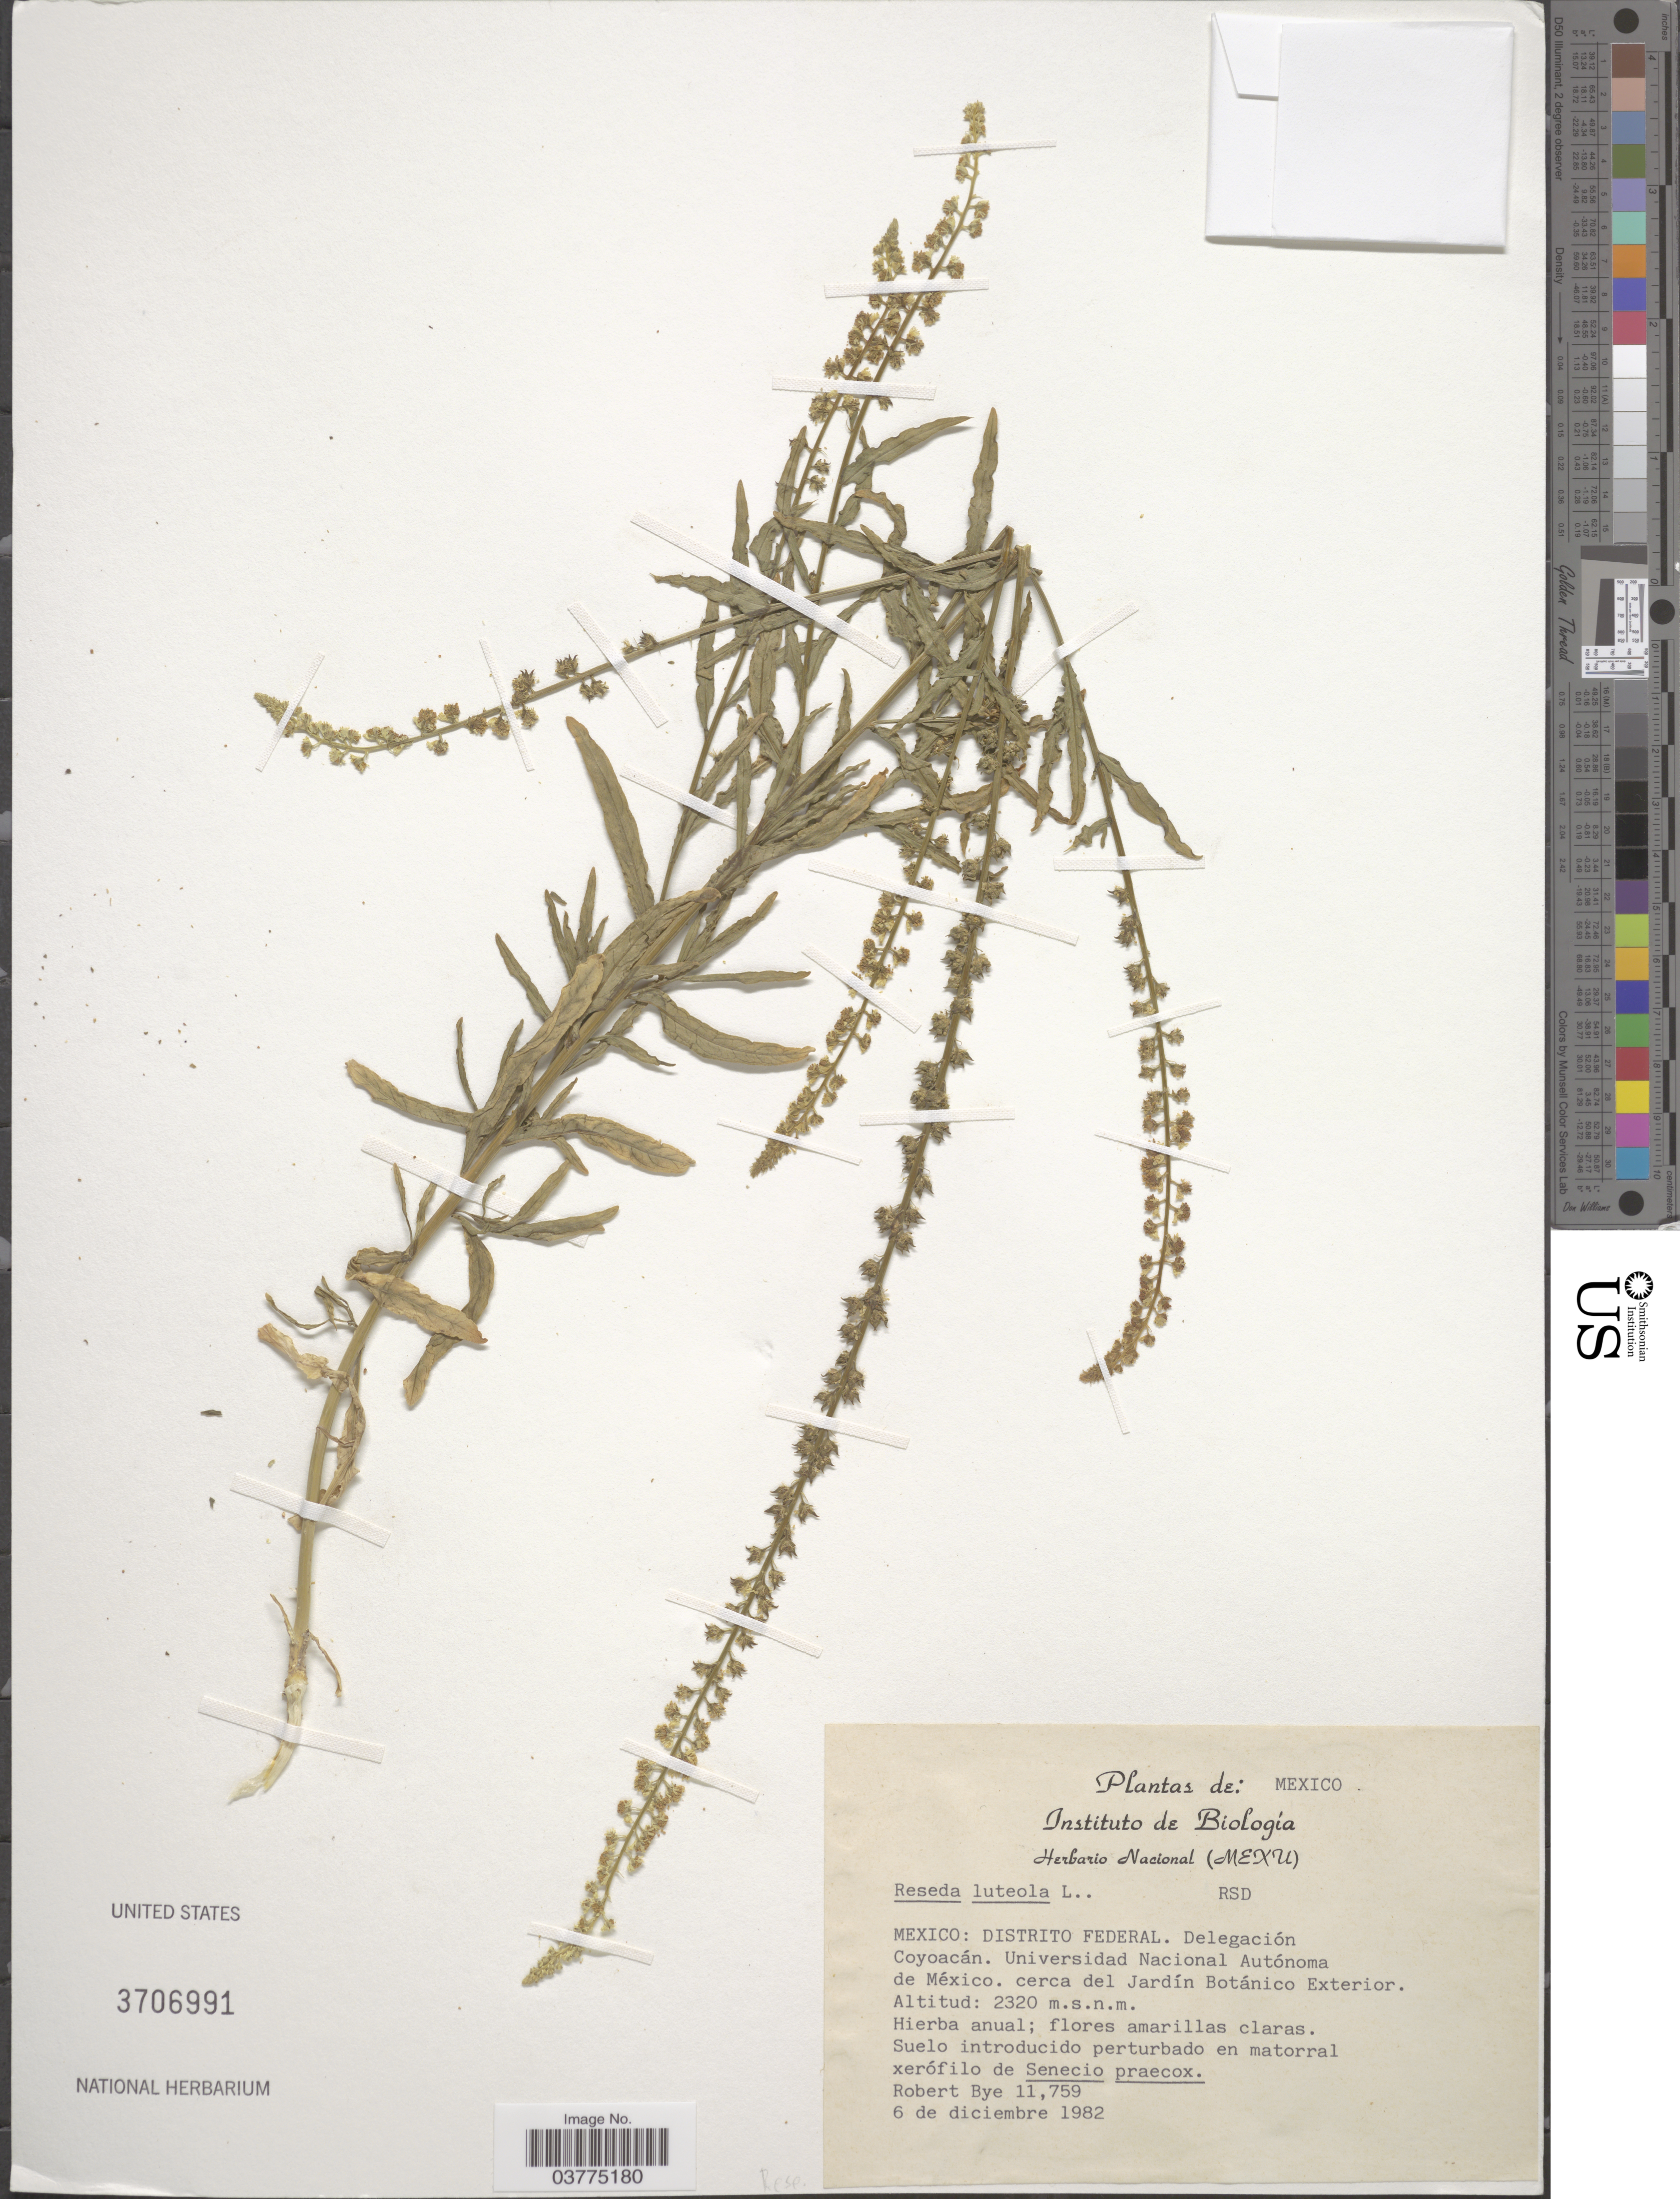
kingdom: Plantae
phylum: Tracheophyta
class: Magnoliopsida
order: Brassicales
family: Resedaceae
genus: Reseda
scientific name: Reseda luteola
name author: L.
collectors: R. A. Bye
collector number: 11759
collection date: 1982-12-06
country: Mexico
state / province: Distrito Federal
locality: Delegación Coyoacán. Universidad Nacional Autónoma de México. cerca del Jardín Botánico Exterior.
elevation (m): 2320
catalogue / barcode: US 3706991